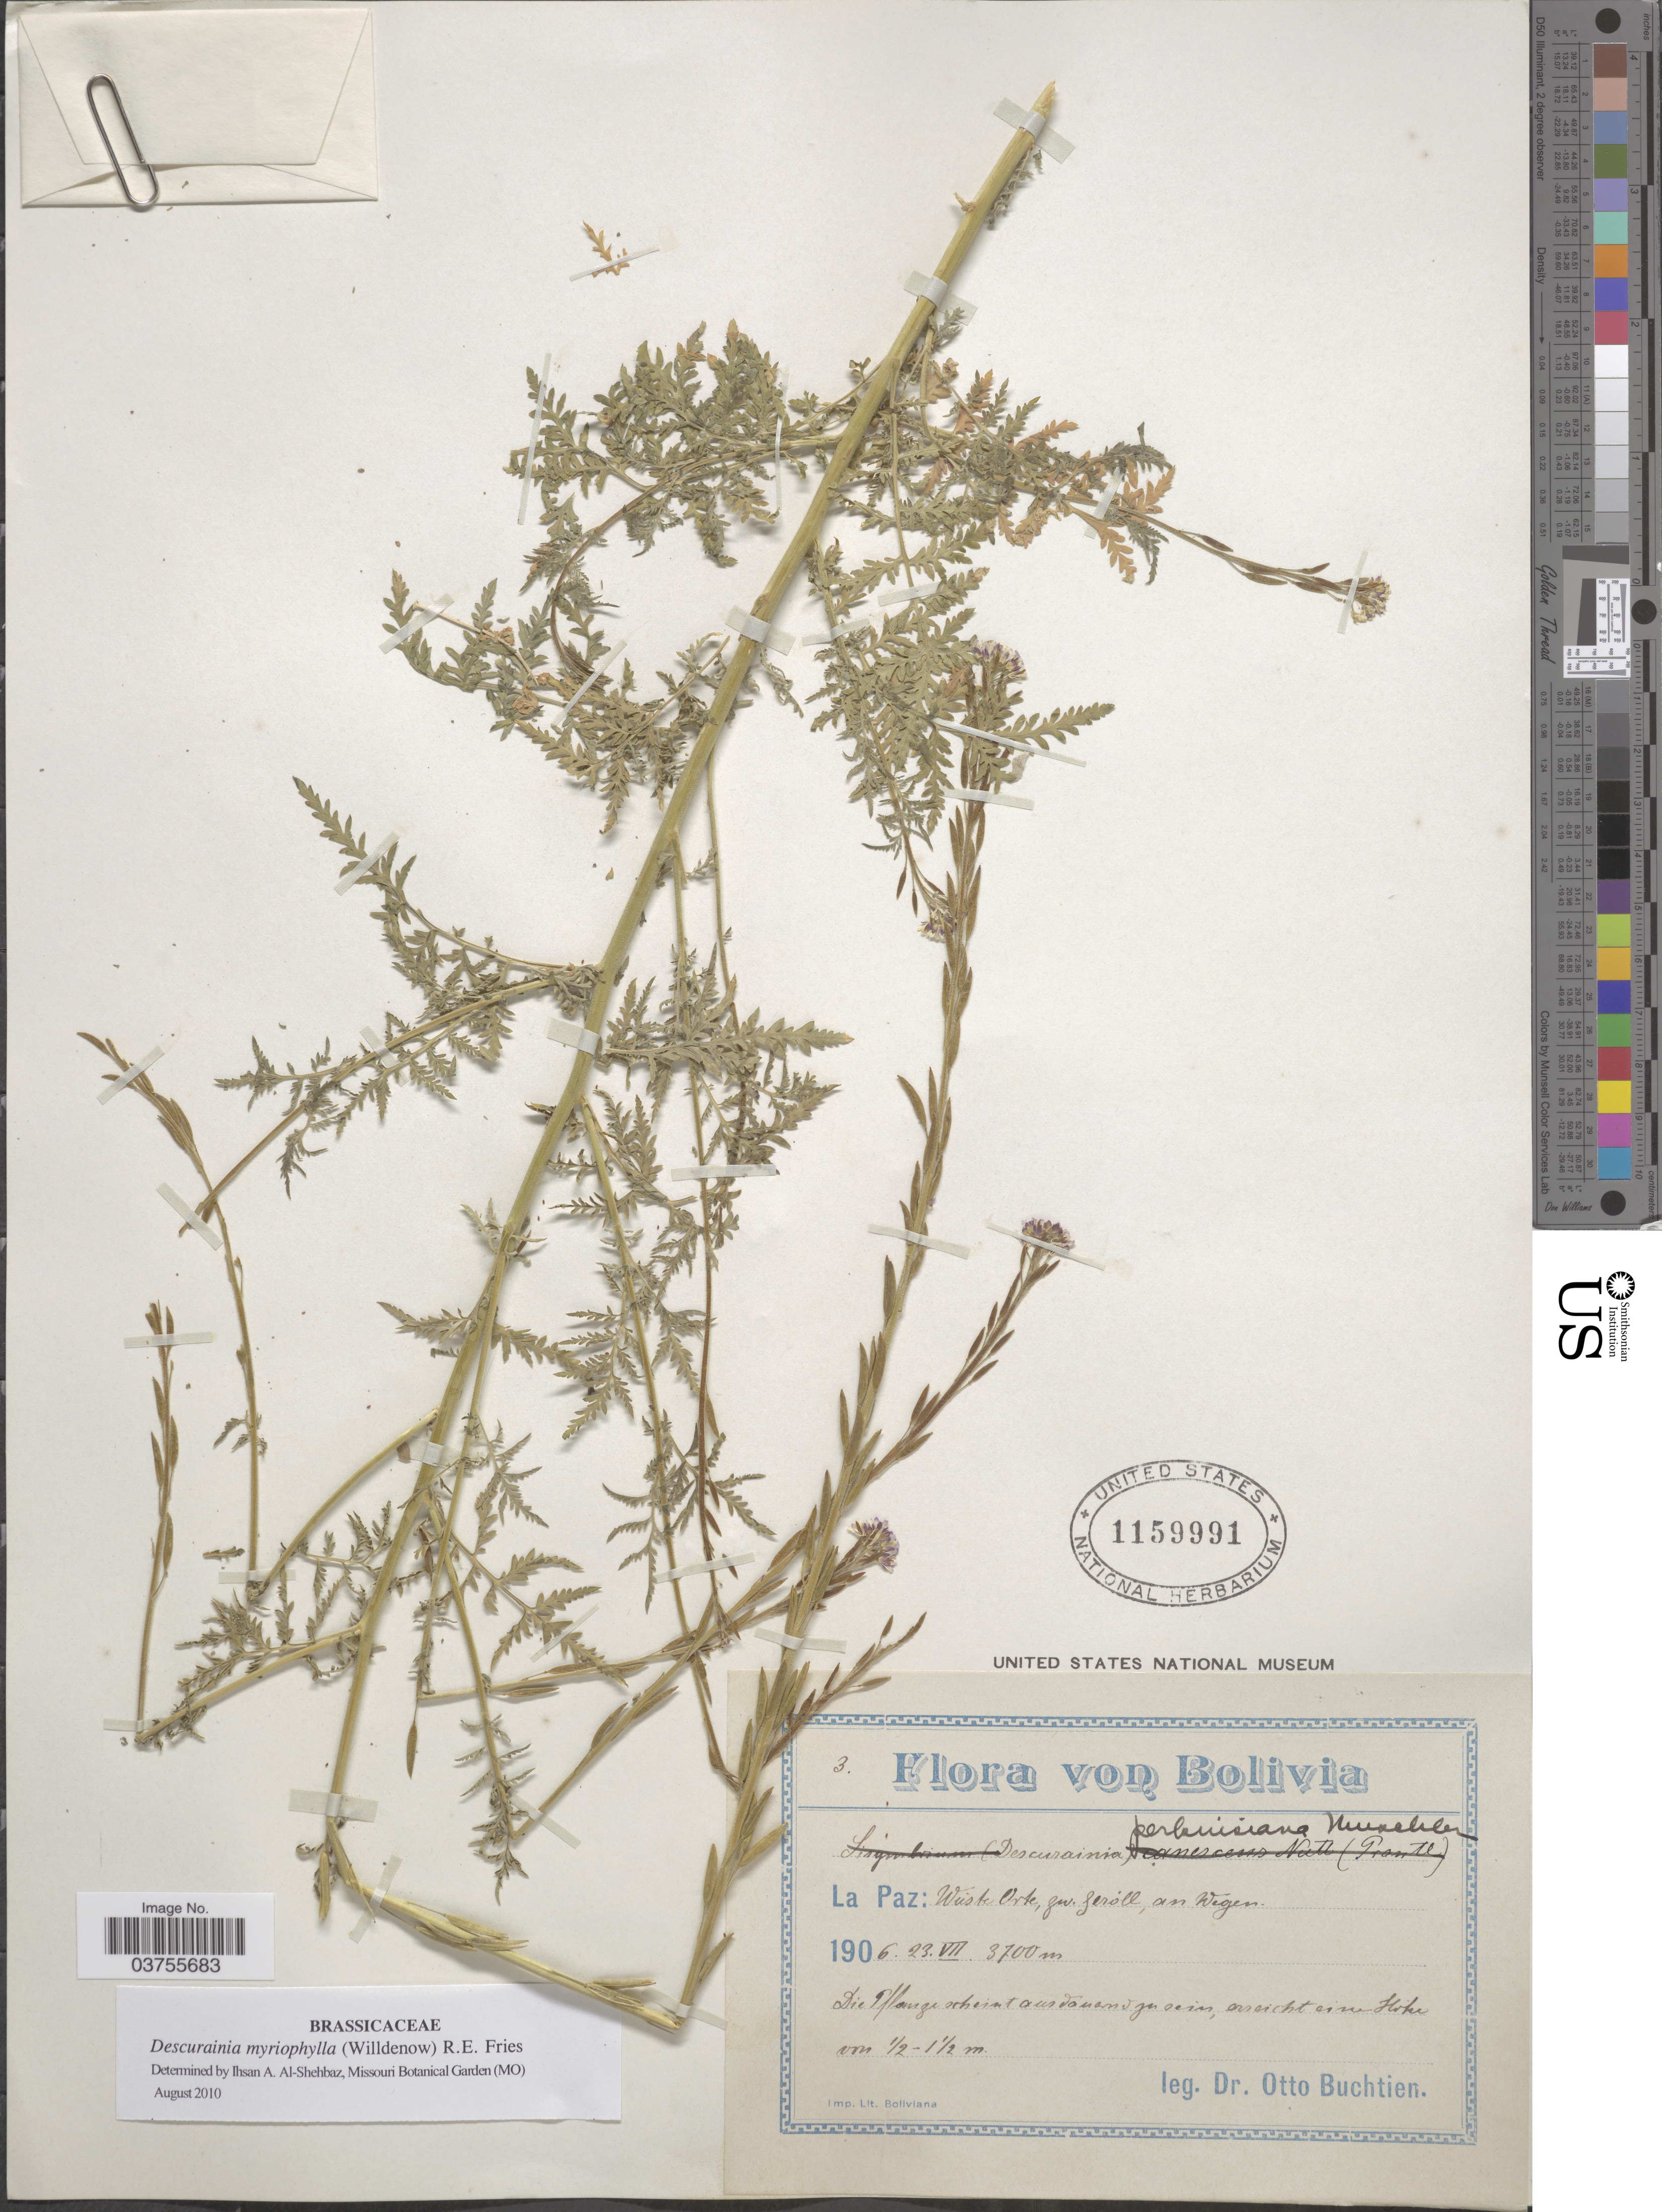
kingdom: Plantae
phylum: Tracheophyta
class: Magnoliopsida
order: Brassicales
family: Brassicaceae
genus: Descurainia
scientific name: Descurainia myriophylla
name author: (Willd.) R.E. Fr.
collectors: O. Buchtien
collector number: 3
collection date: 1906-07-23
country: Bolivia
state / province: La Paz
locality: Wusk Orte, env. Geroll, an Wegen.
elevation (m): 3700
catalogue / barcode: US 1159991